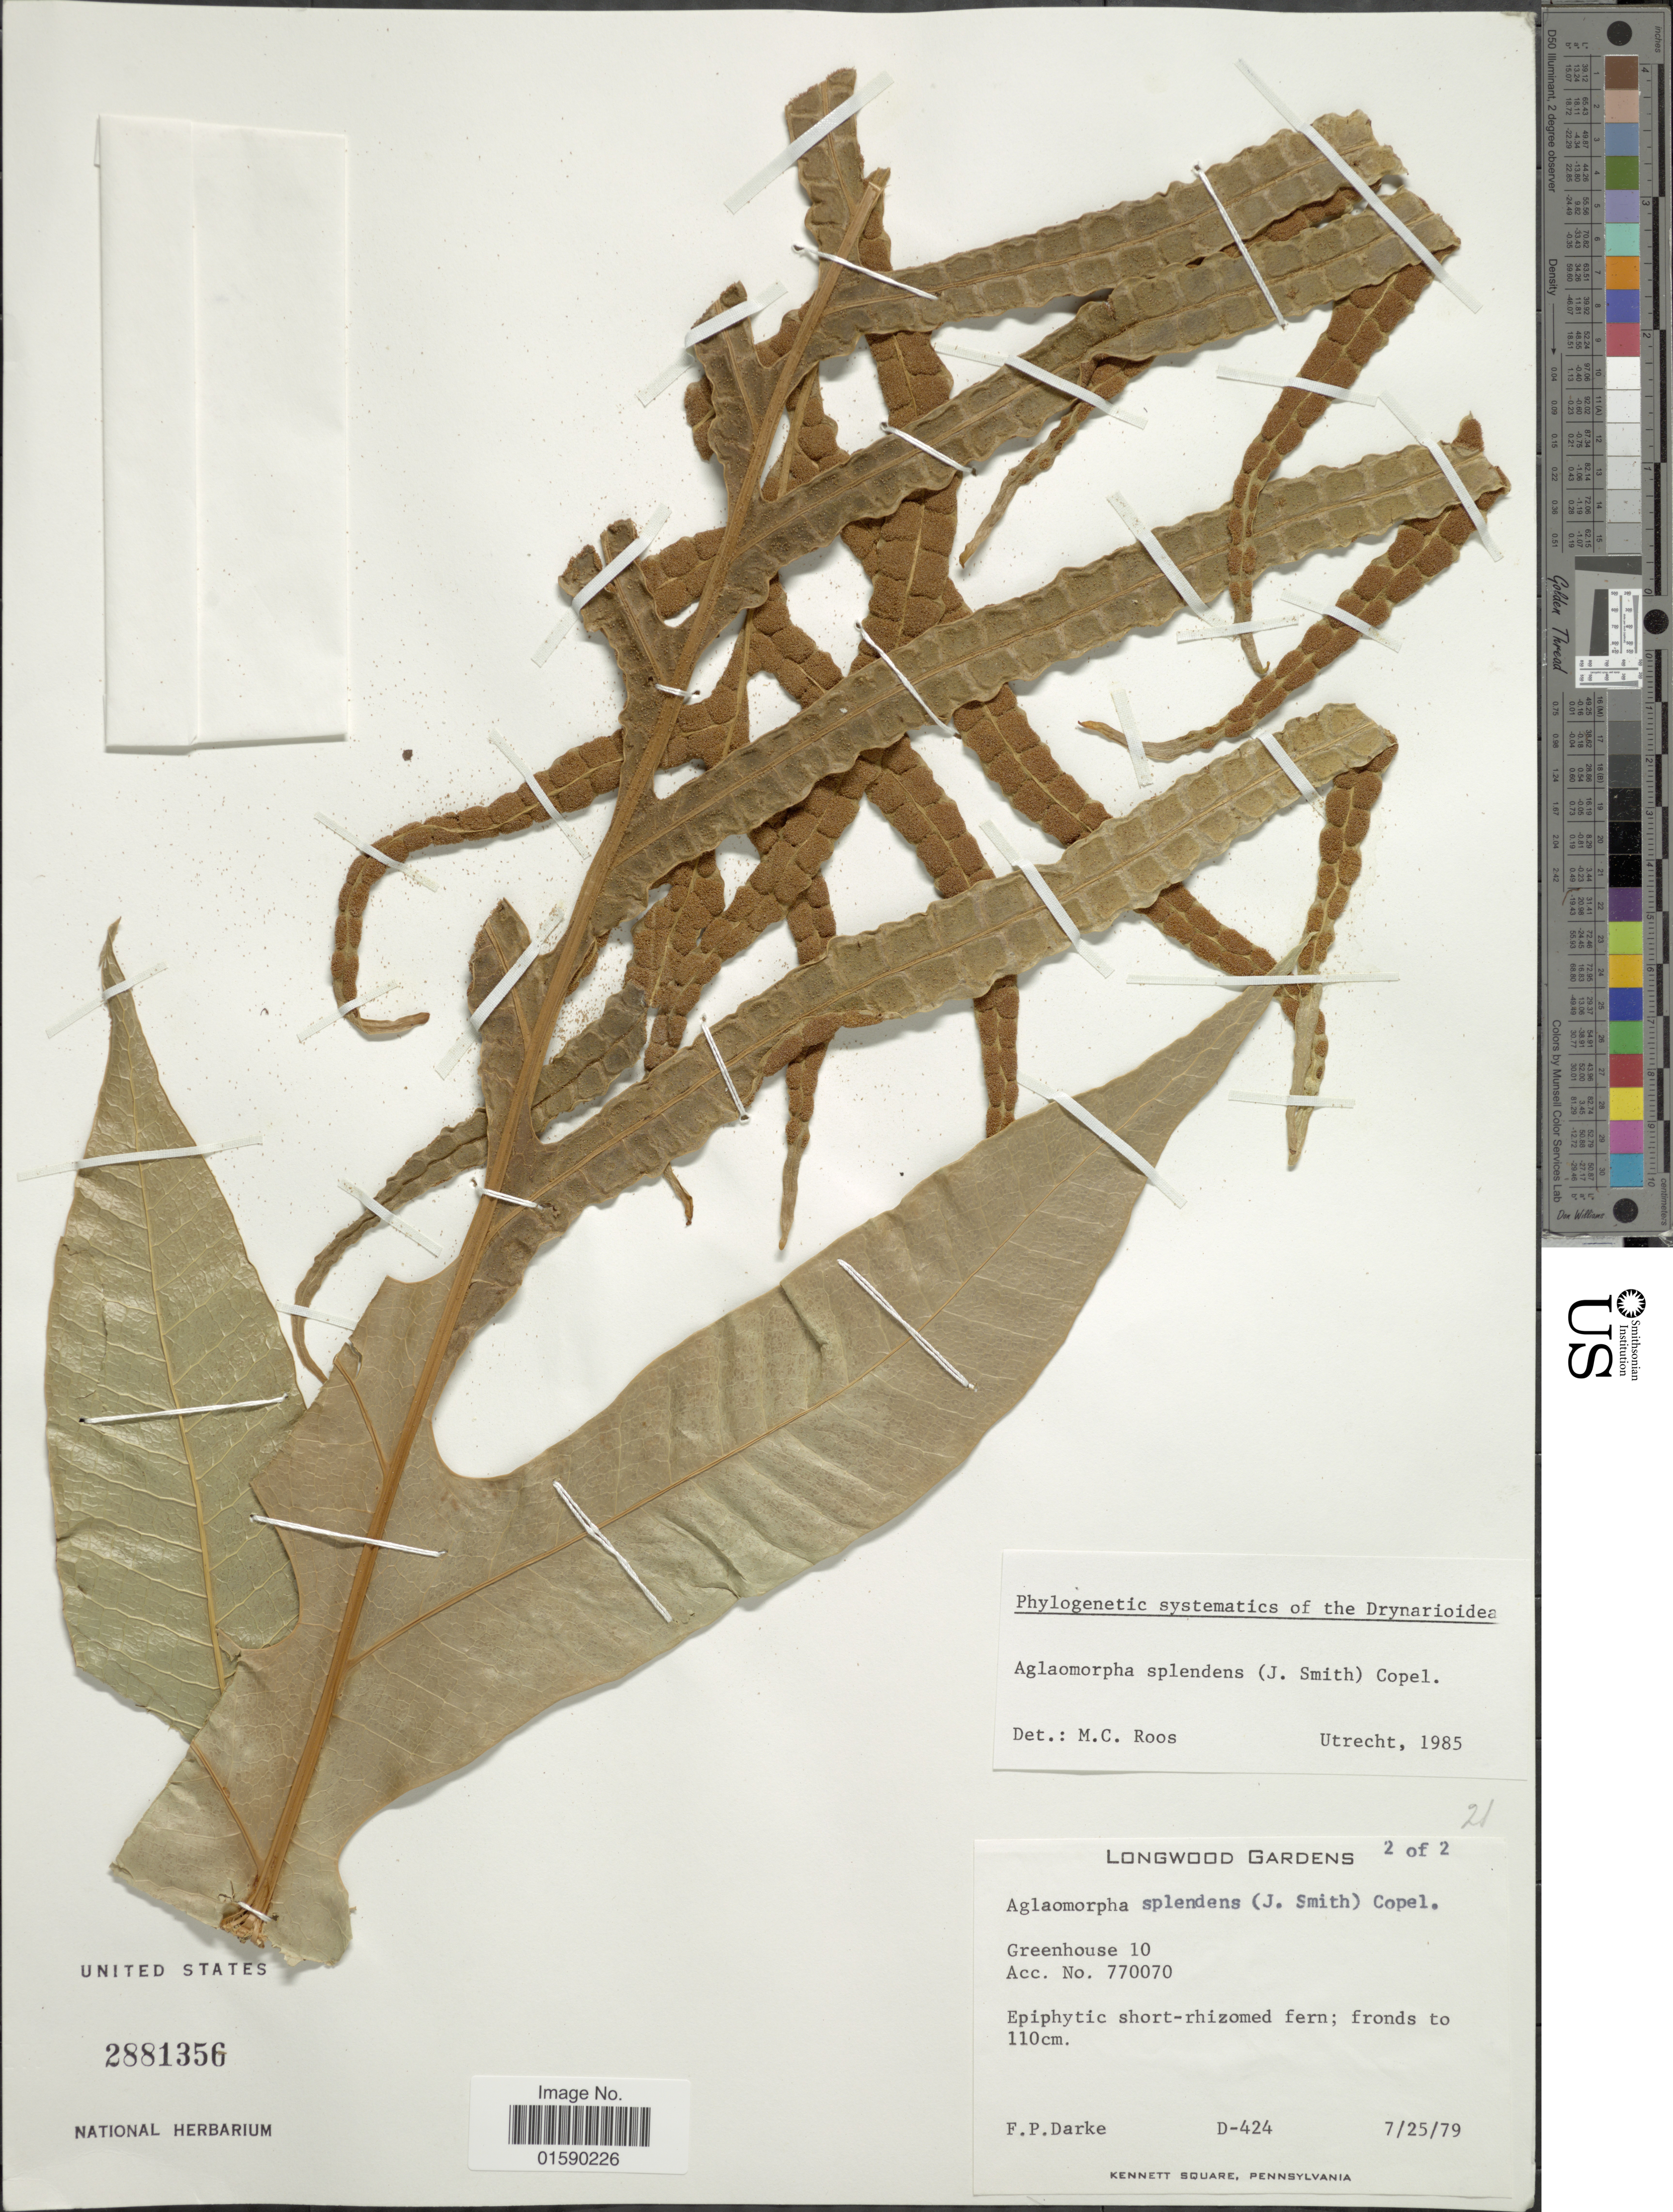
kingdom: Plantae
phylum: Tracheophyta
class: Polypodiopsida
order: Polypodiales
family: Polypodiaceae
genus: Aglaomorpha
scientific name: Aglaomorpha splendens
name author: (J. Sm.) Copel.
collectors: F. Darke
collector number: D-424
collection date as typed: Transcribed d/m/y: 25/7/79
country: United States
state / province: Pennsylvania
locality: Longwood Gardens, Greenhouse 10.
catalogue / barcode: US 2881356